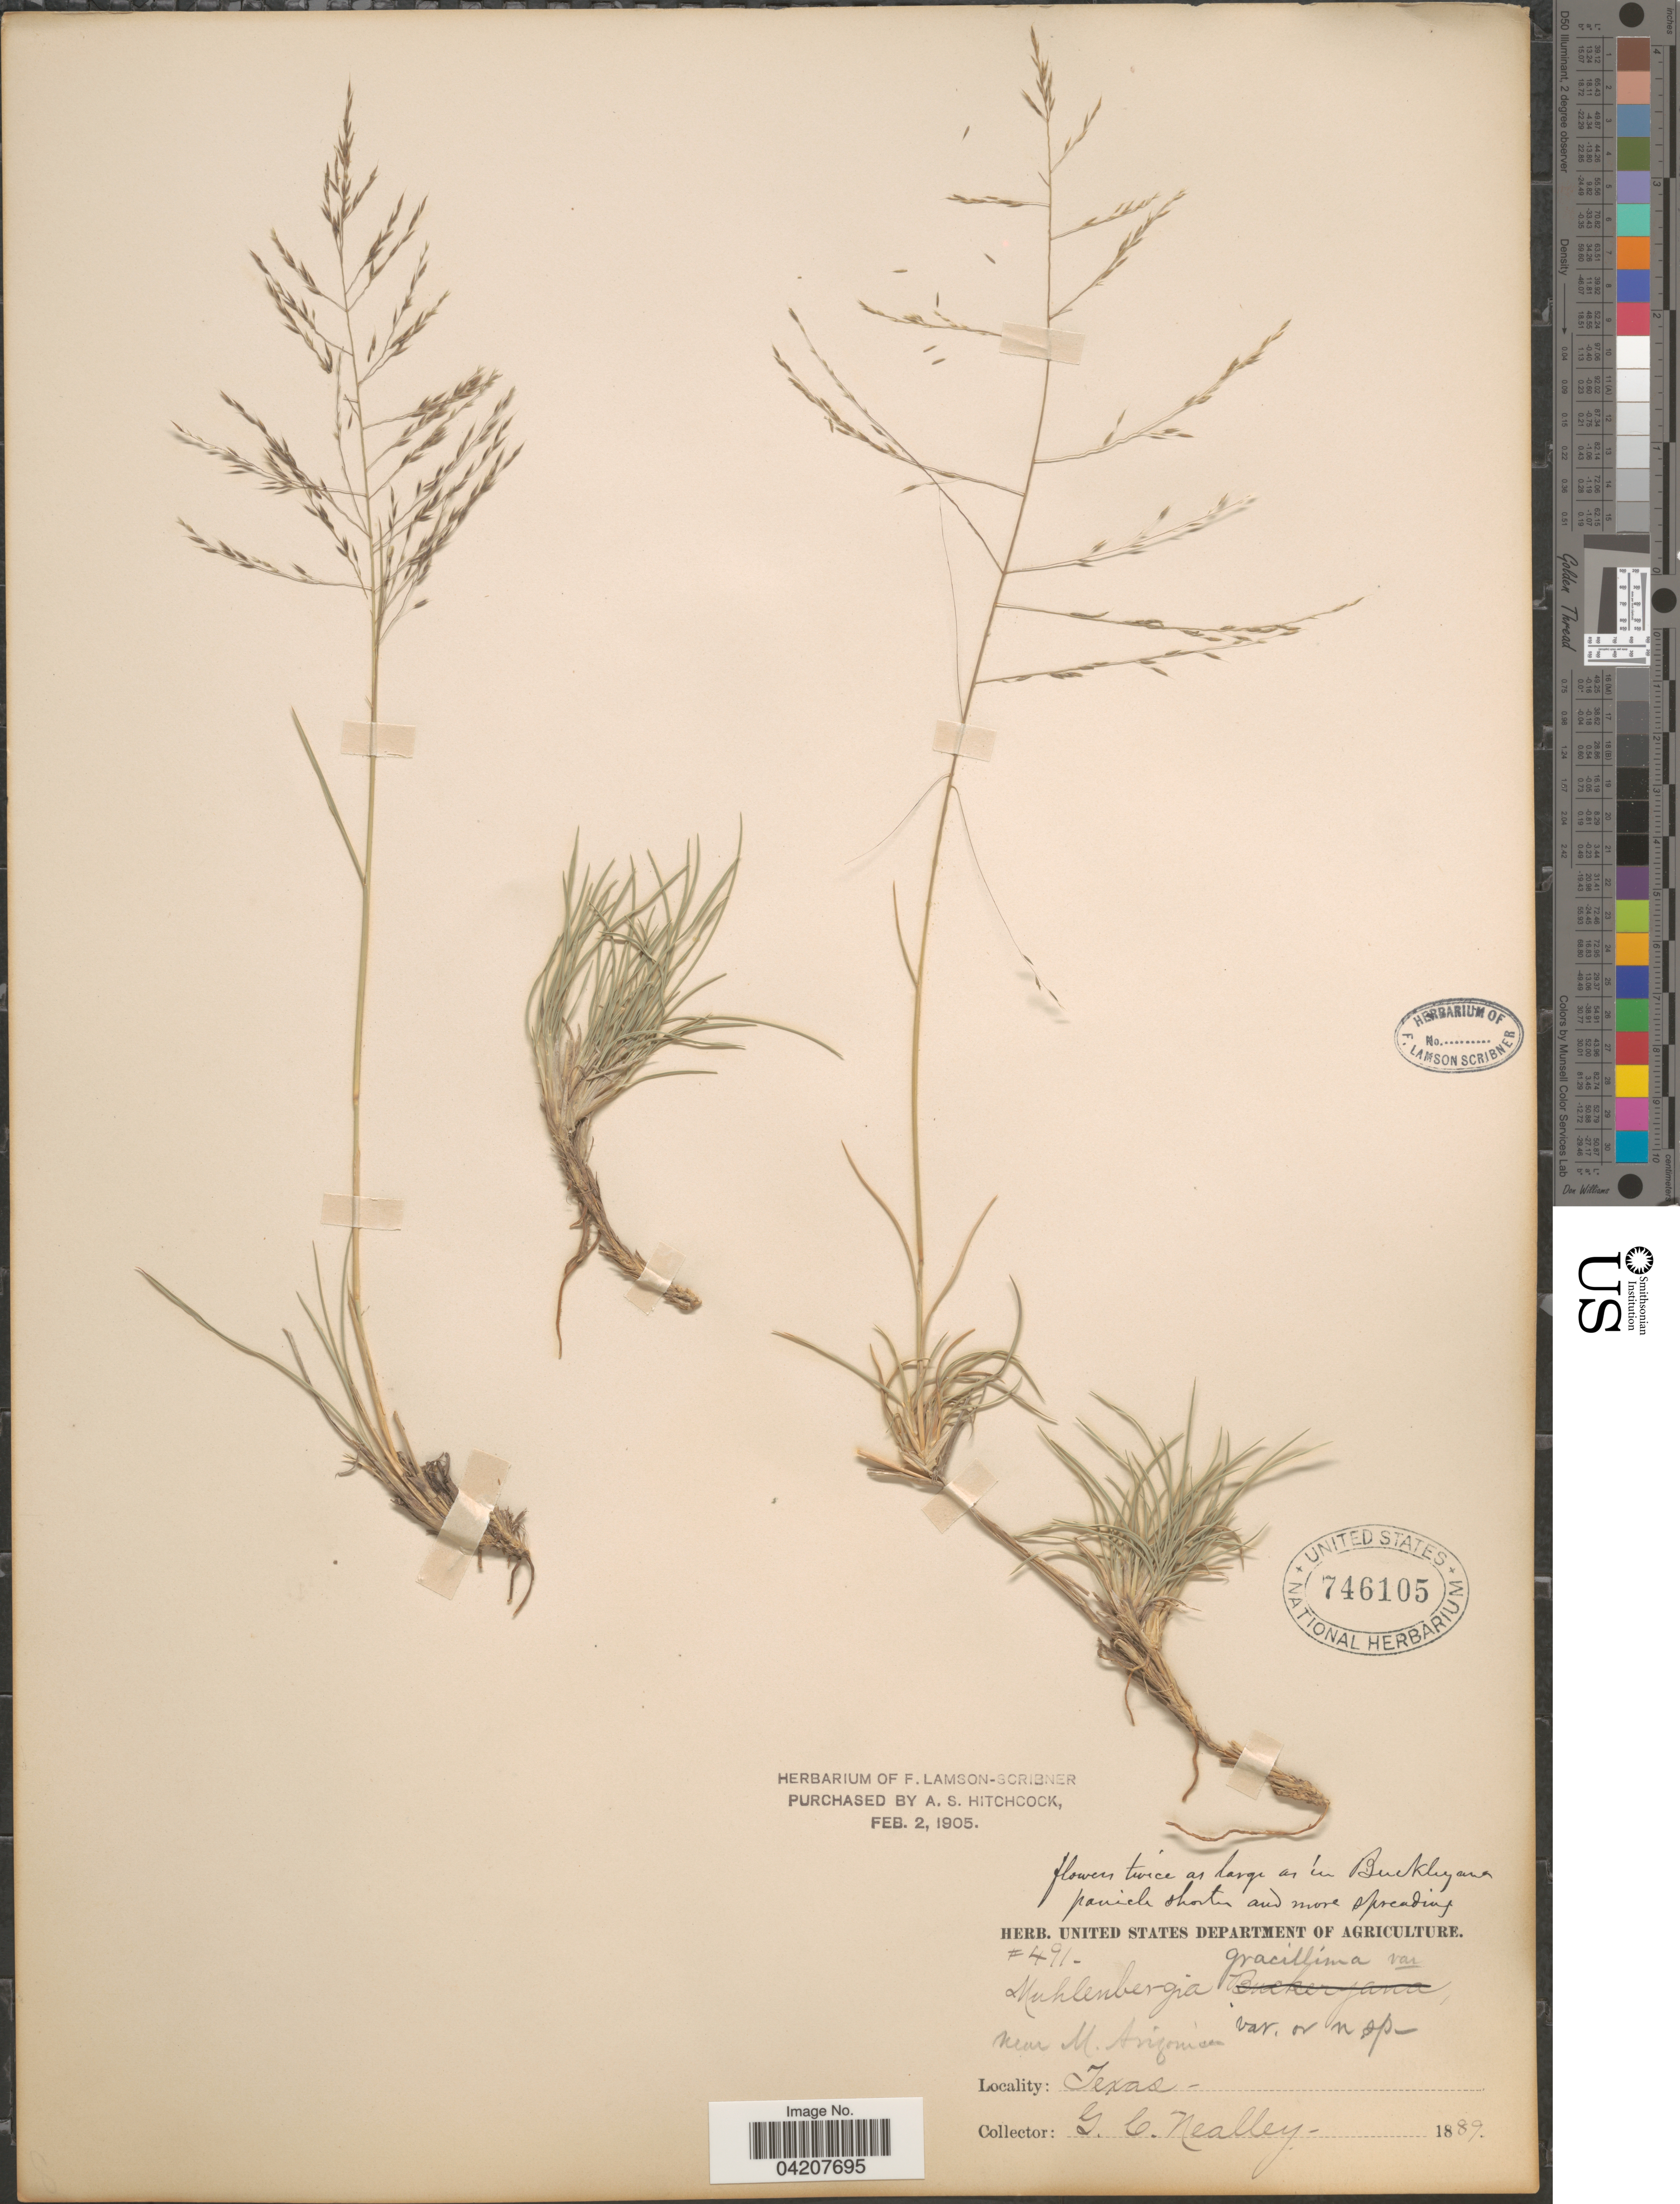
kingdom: Plantae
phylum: Tracheophyta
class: Liliopsida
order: Poales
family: Poaceae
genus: Muhlenbergia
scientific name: Muhlenbergia arenicola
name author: Buckley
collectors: G. C. Nealley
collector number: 491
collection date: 1889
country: United States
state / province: Texas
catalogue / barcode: US 746105